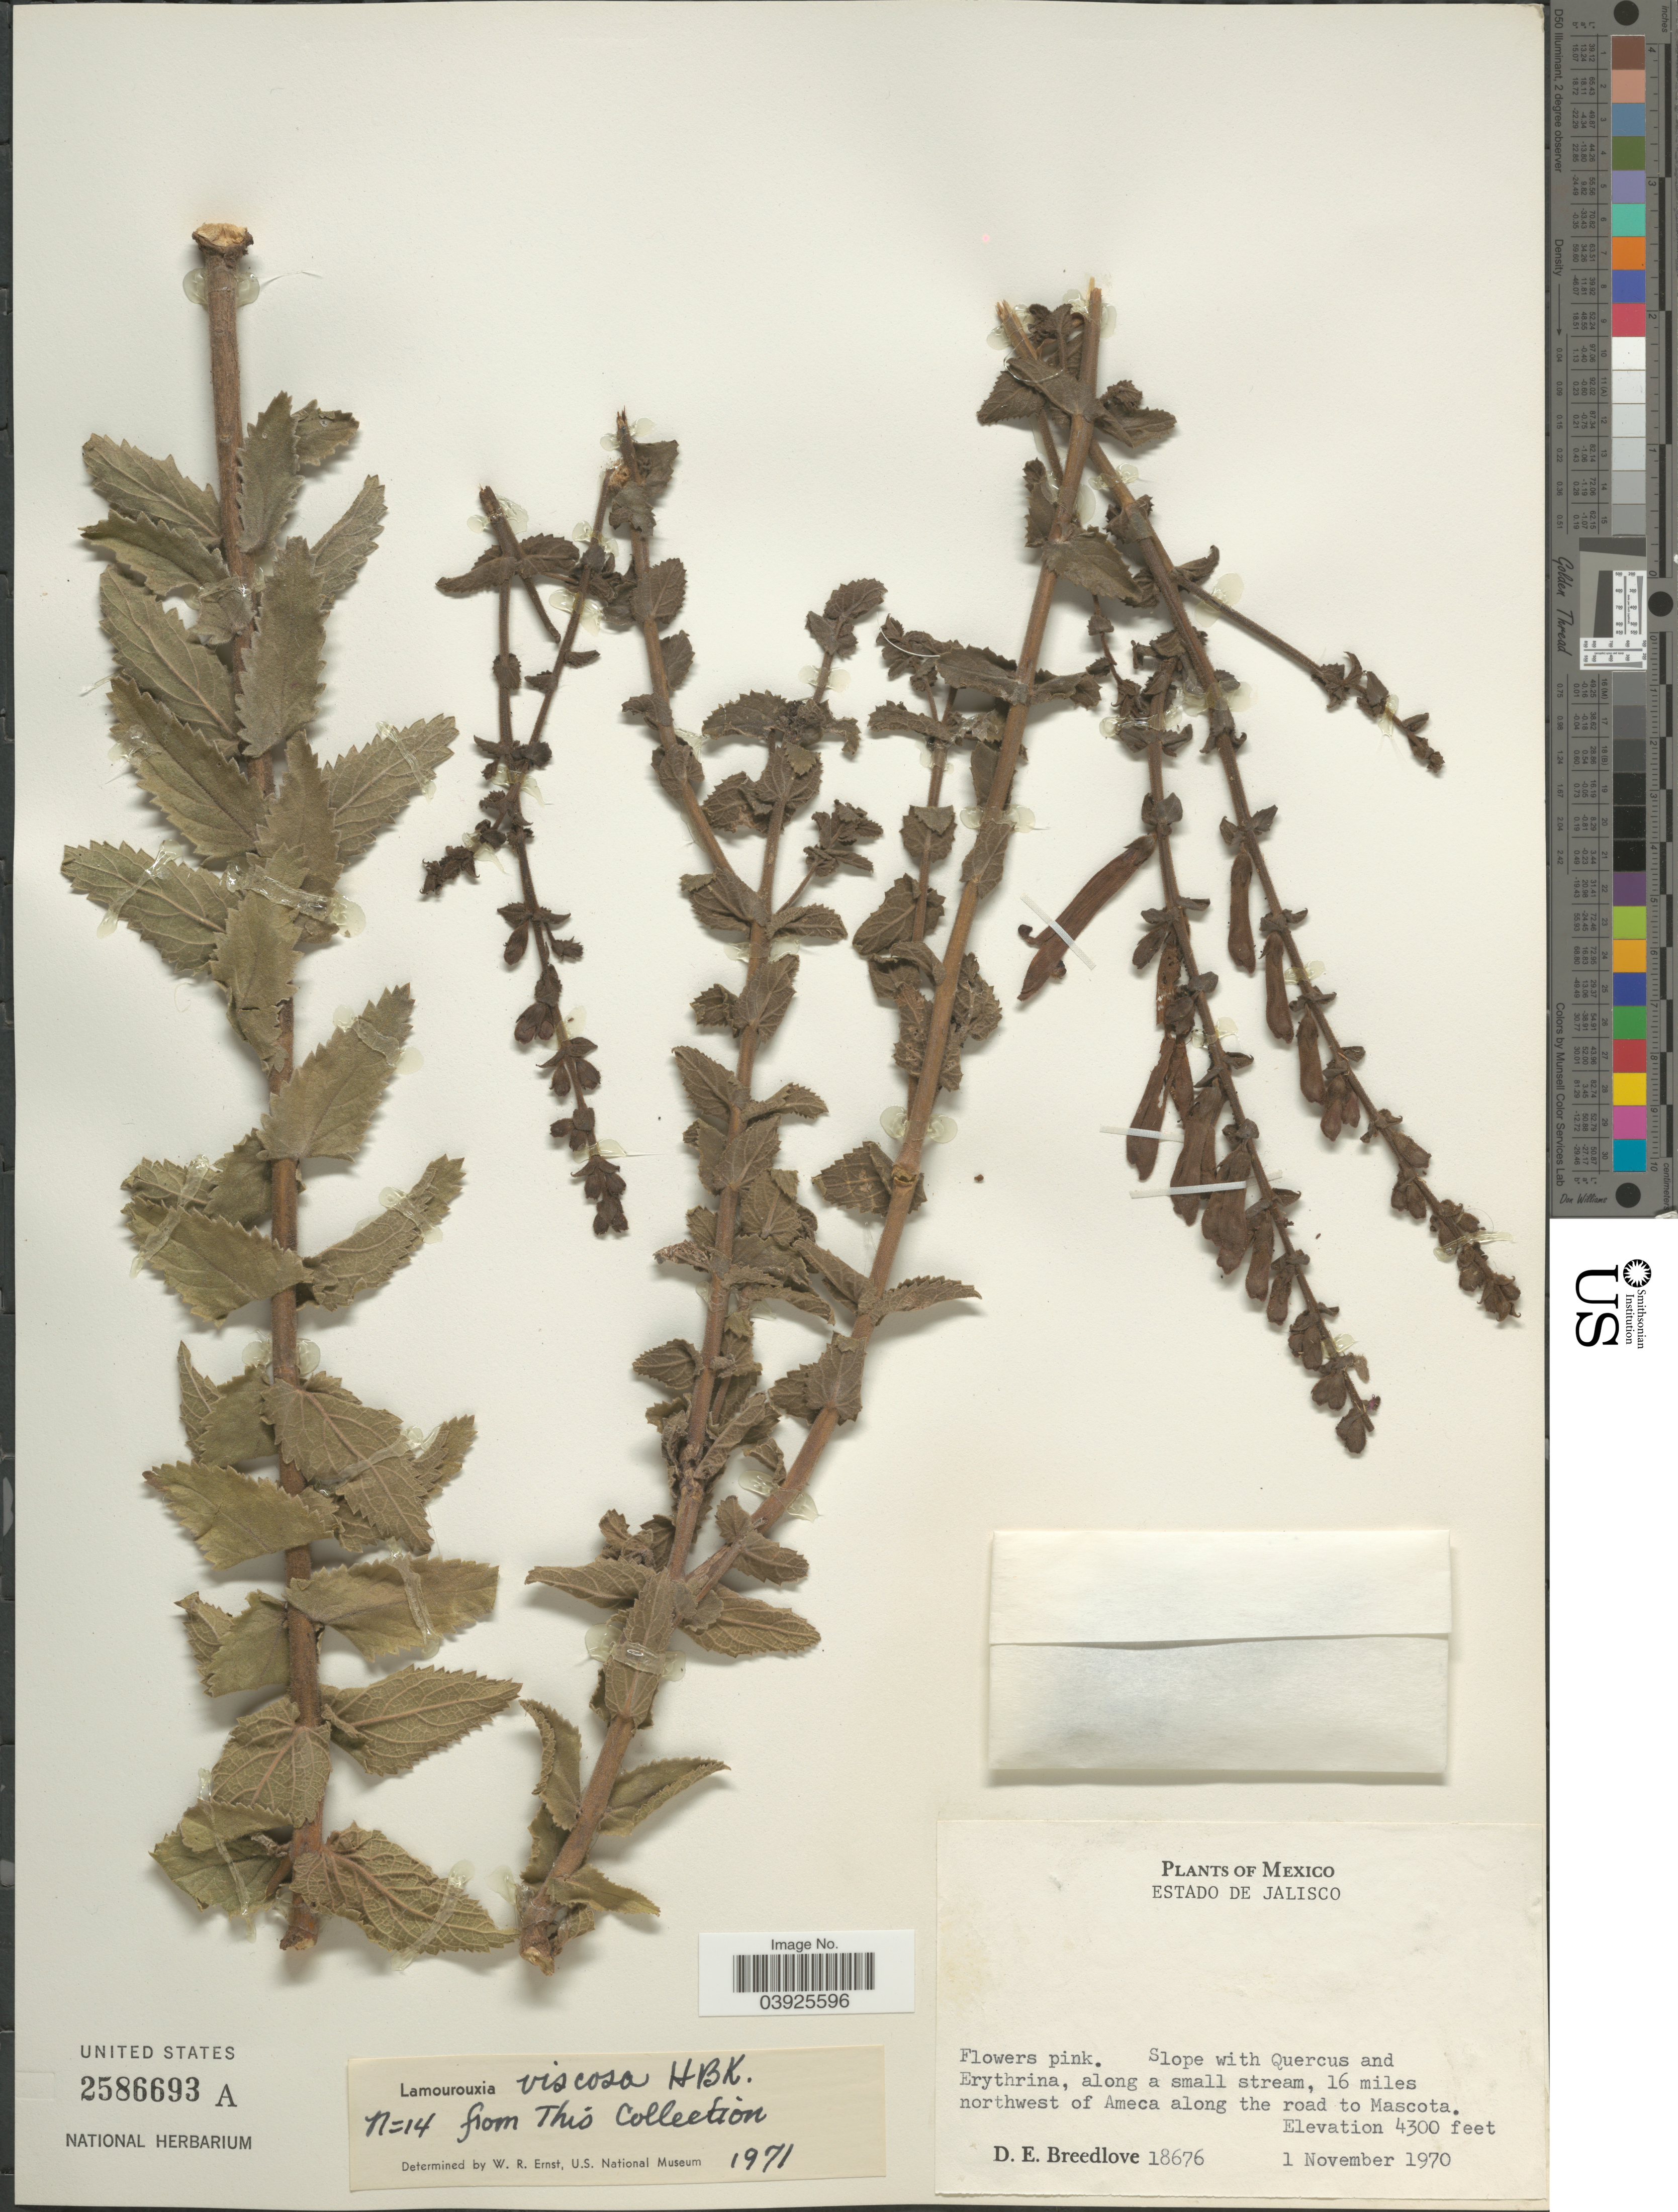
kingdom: Plantae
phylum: Tracheophyta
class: Magnoliopsida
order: Lamiales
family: Orobanchaceae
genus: Lamourouxia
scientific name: Lamourouxia viscosa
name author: Kunth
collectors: D. E. Breedlove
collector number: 18676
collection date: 1970-11-01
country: Mexico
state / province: Jalisco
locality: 16 miles northwest of Ameca along the road to Mascota.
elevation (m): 1311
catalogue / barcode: US 2586693A